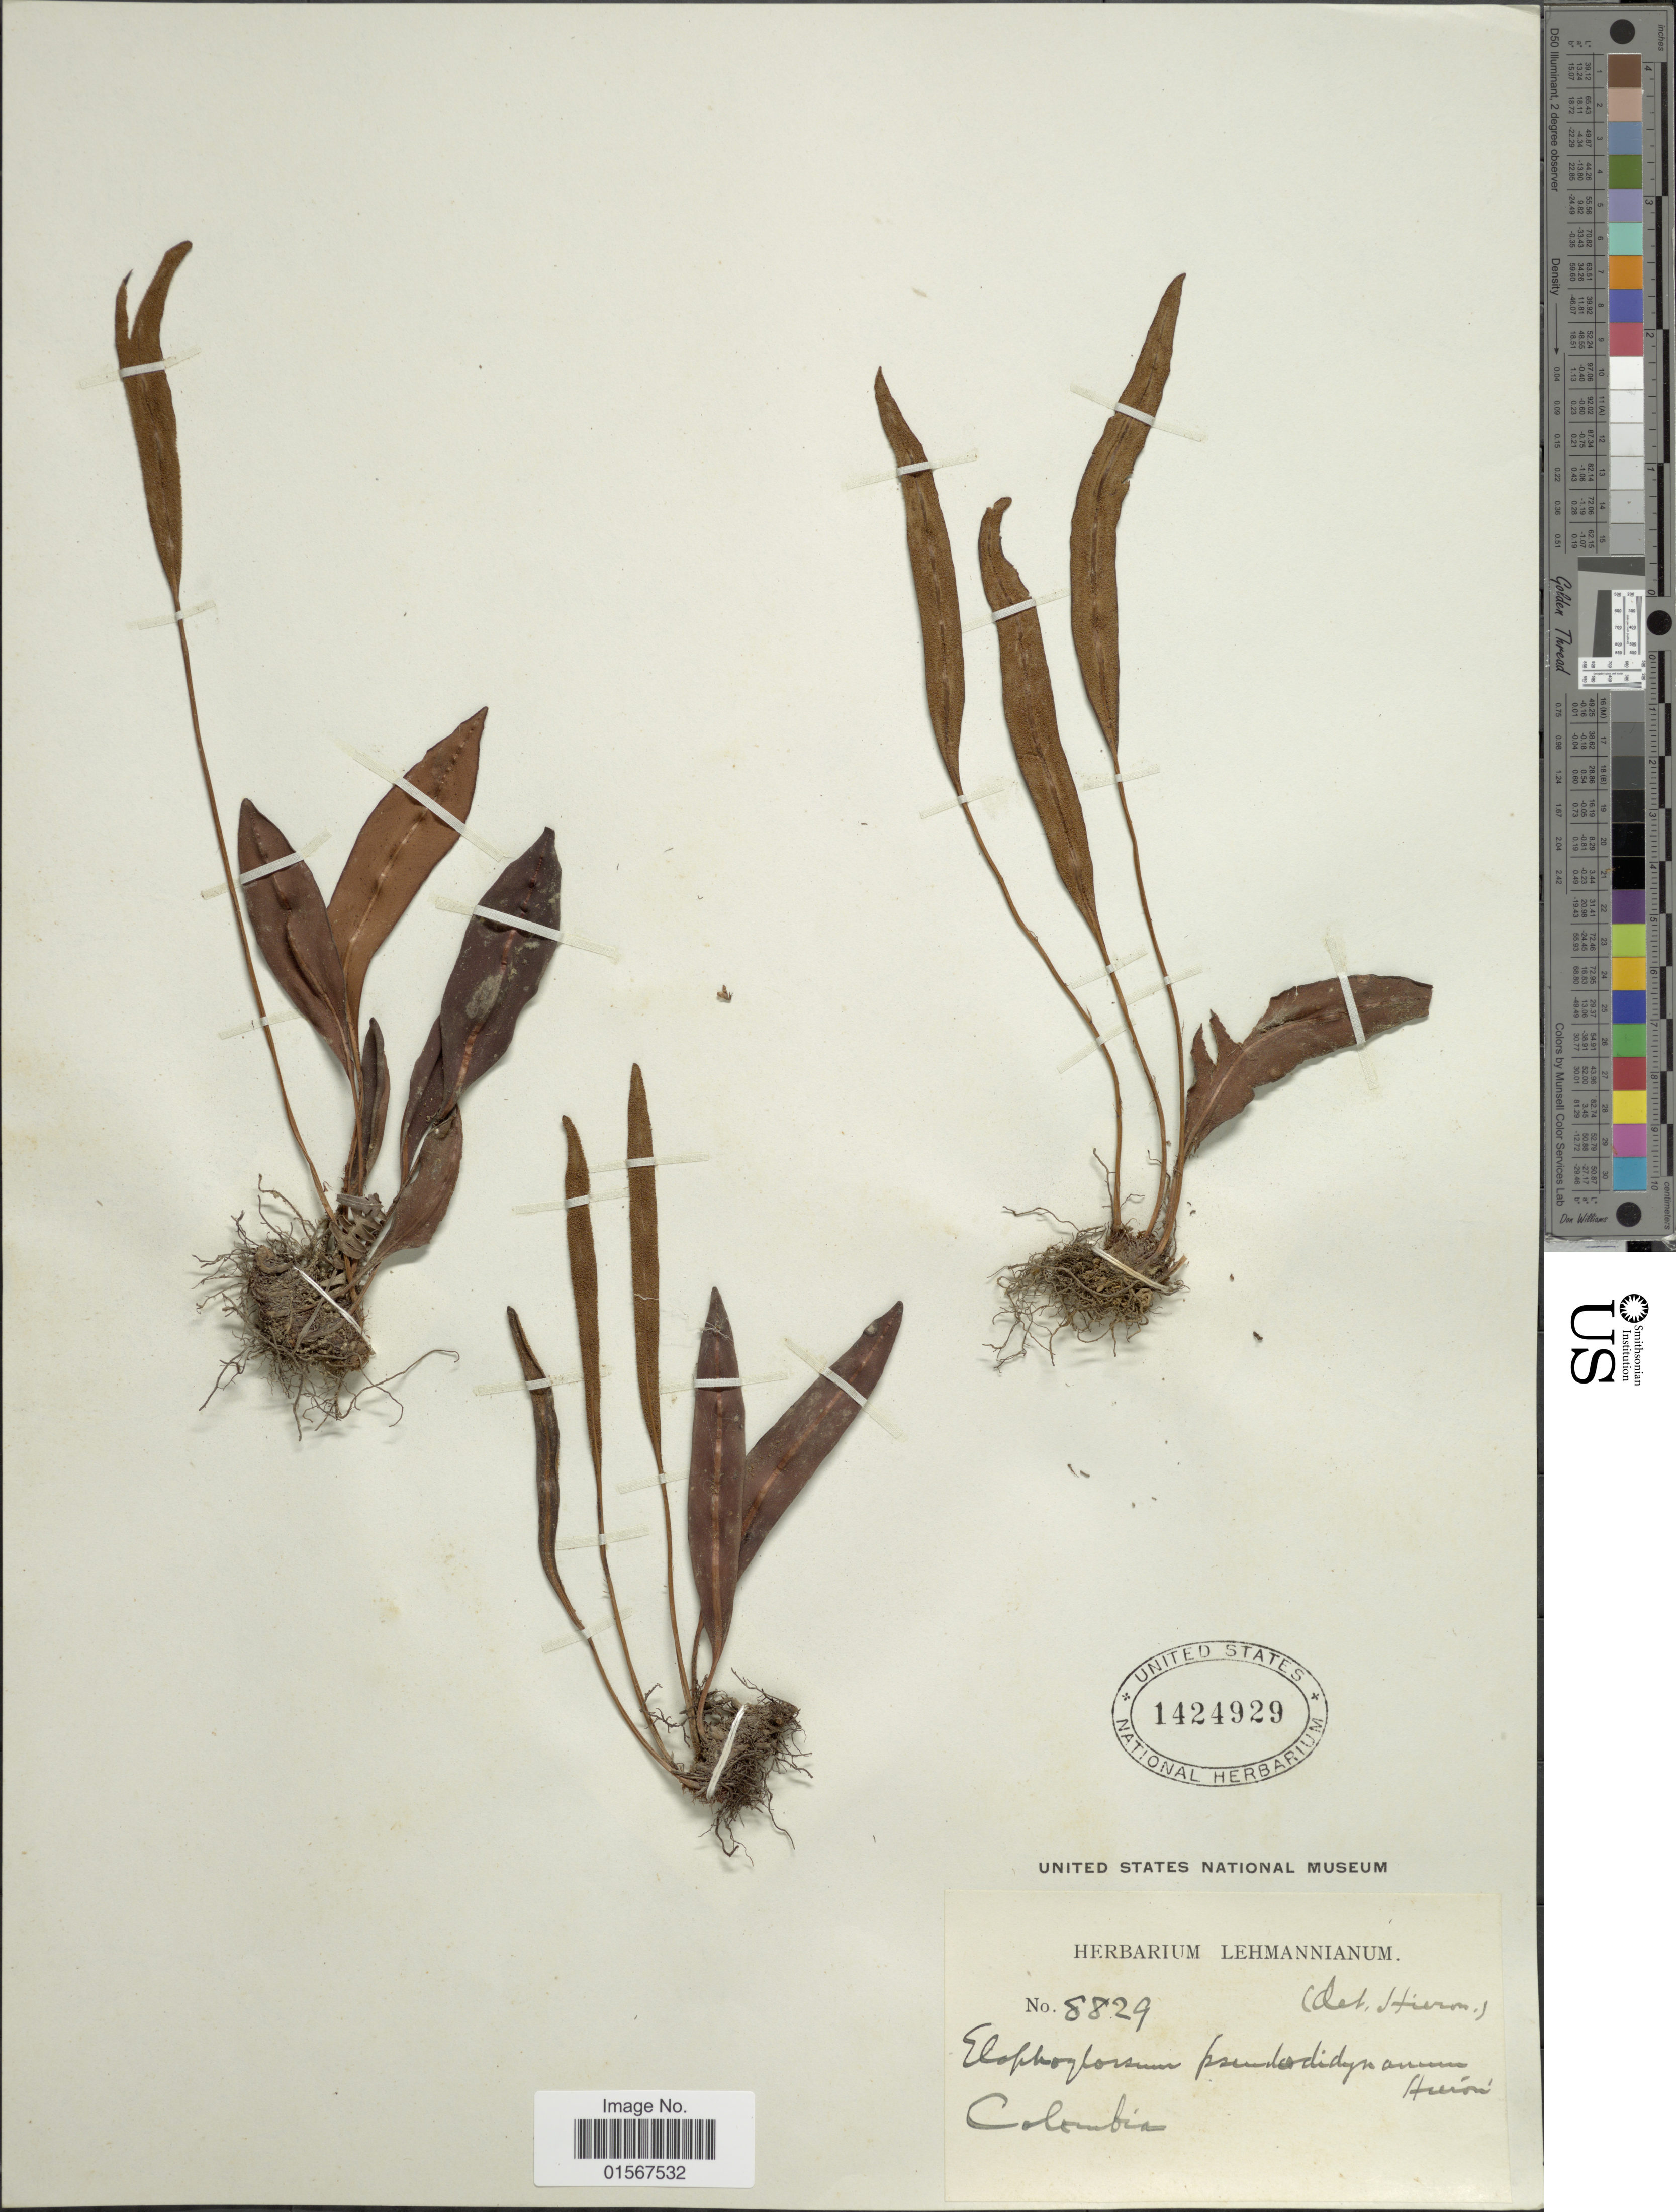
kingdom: Plantae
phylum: Tracheophyta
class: Polypodiopsida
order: Polypodiales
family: Dryopteridaceae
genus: Elaphoglossum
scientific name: Elaphoglossum pseduodidymum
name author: Hieron.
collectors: ex herb. Lehmannianum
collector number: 8829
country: Colombia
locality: Colombia.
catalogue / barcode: US 1424929